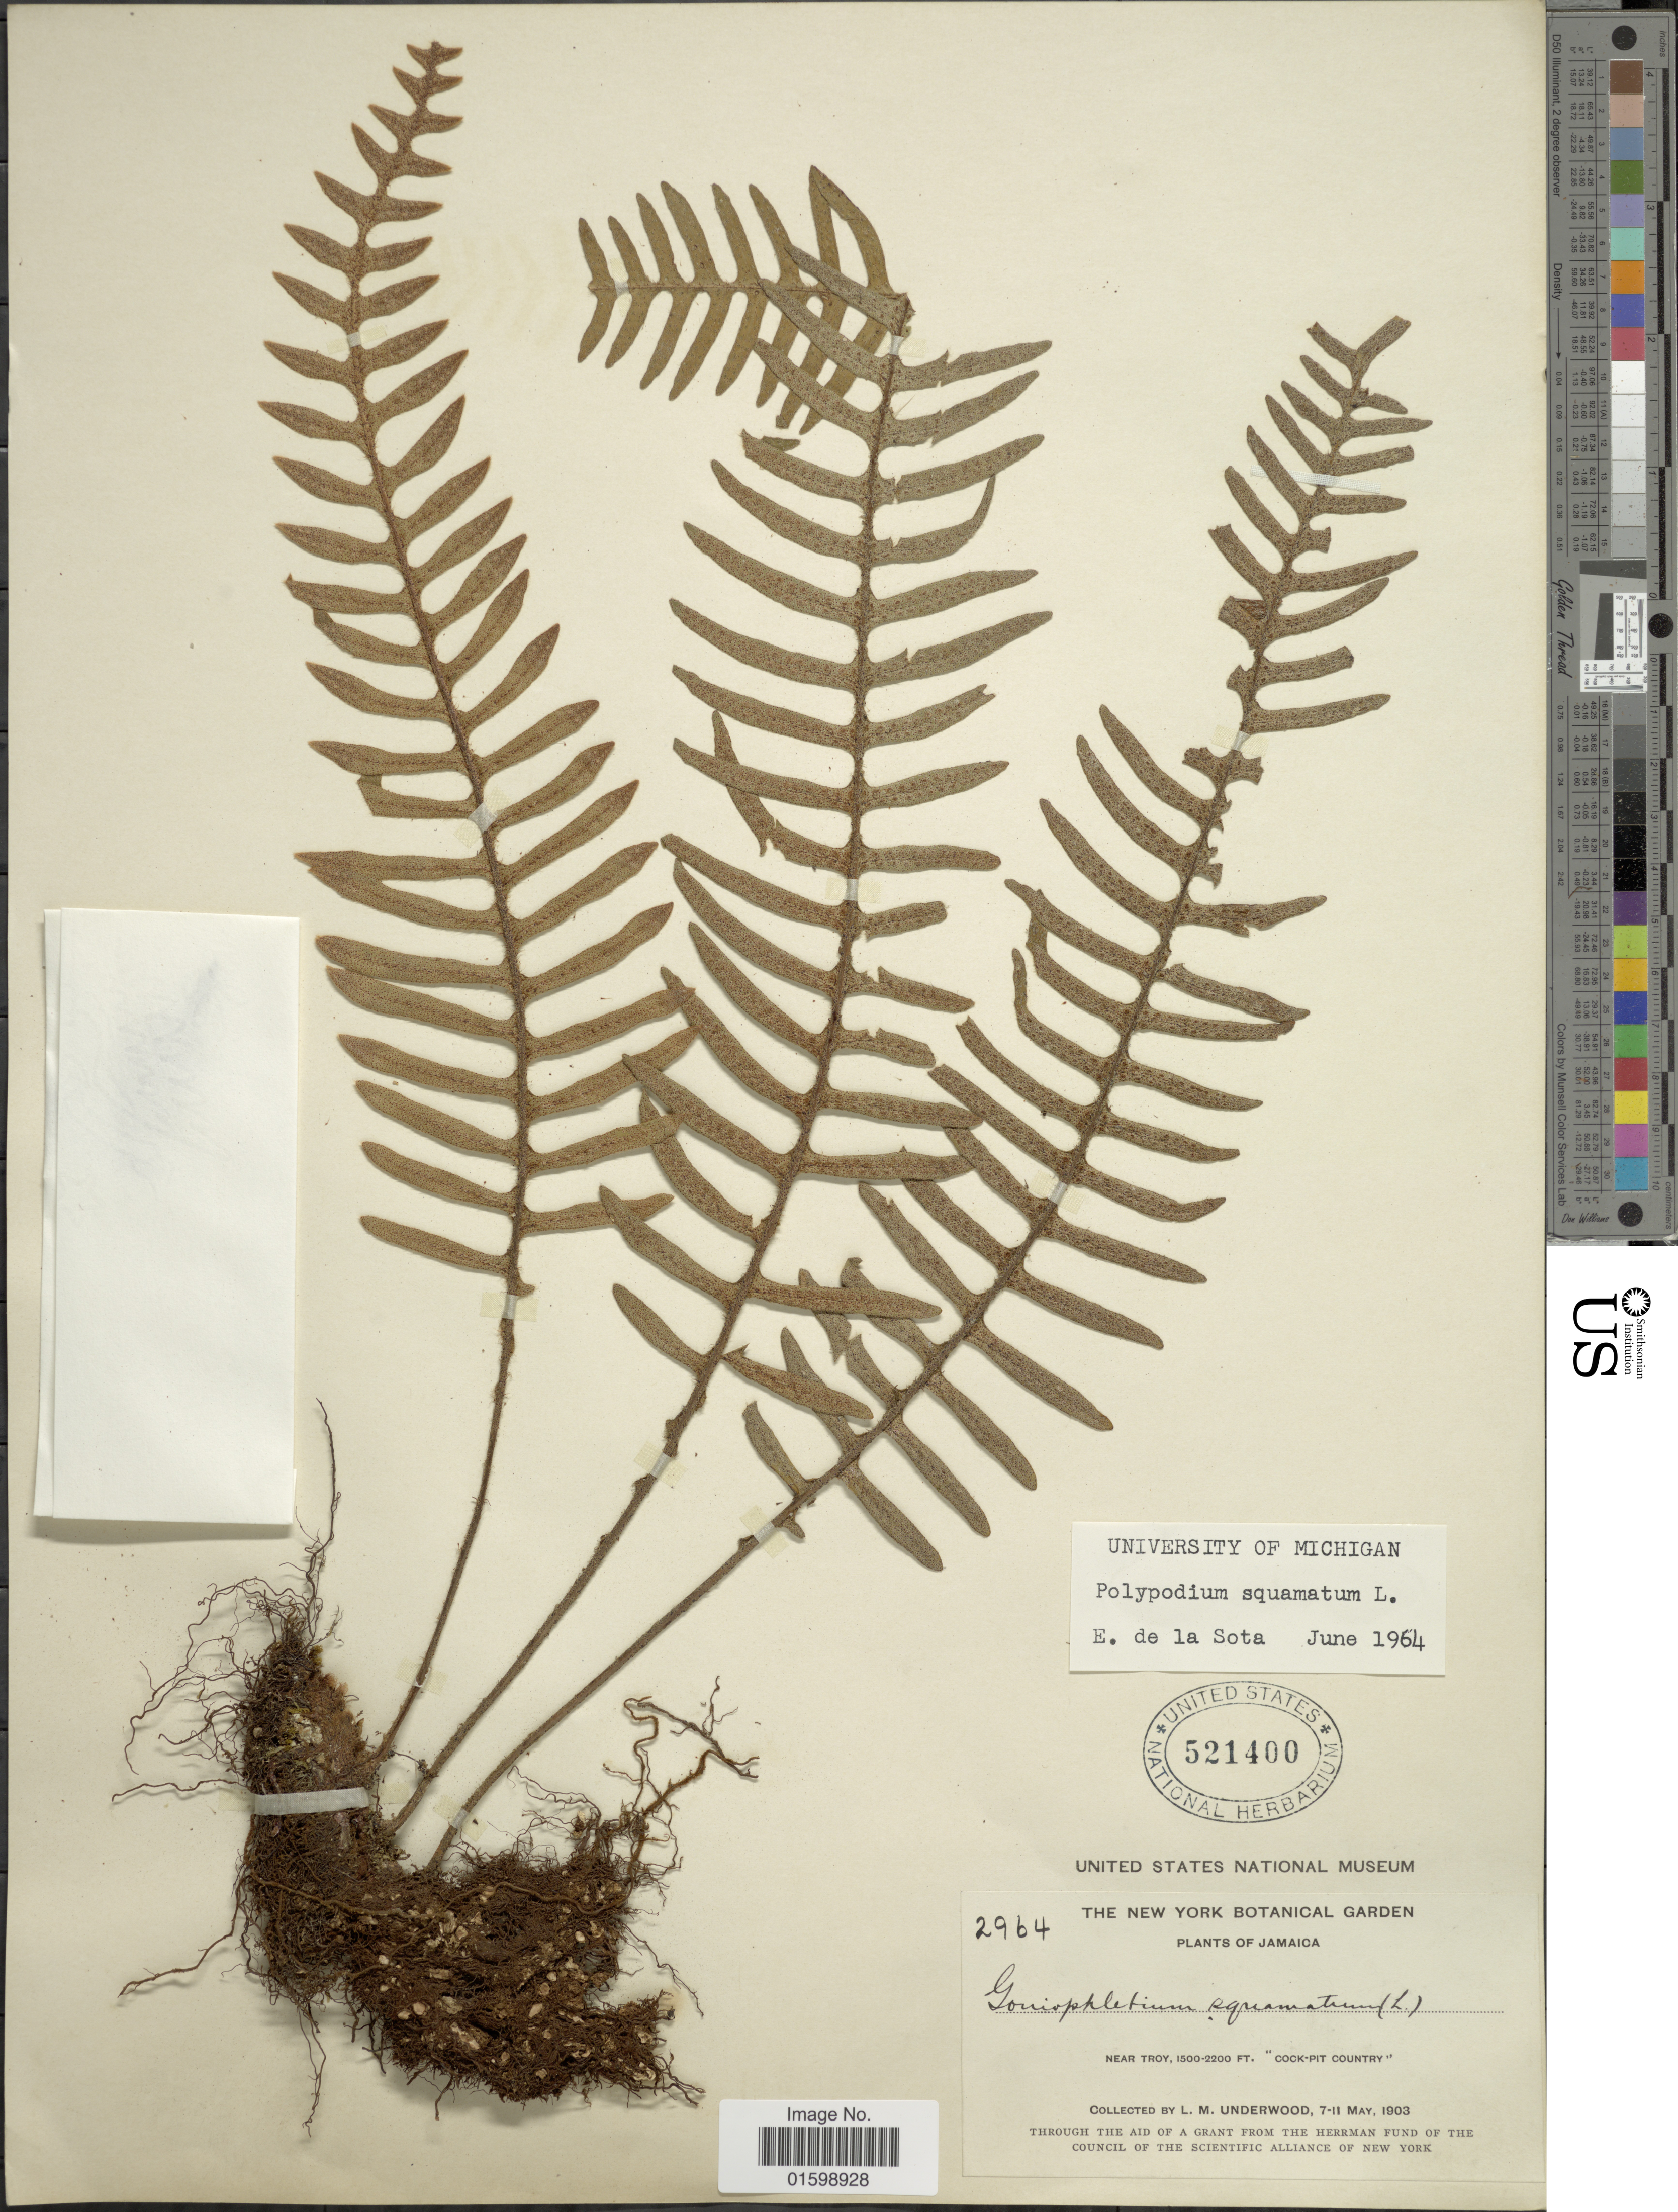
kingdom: Plantae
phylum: Tracheophyta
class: Polypodiopsida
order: Polypodiales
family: Polypodiaceae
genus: Pleopeltis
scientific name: Pleopeltis squamata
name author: (L.) J. Sm.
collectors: L. M. Underwood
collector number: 2964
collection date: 1903-05-07/1903-05-11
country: Jamaica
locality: Near Troy, "Cock-pit Country"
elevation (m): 457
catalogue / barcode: US 521400